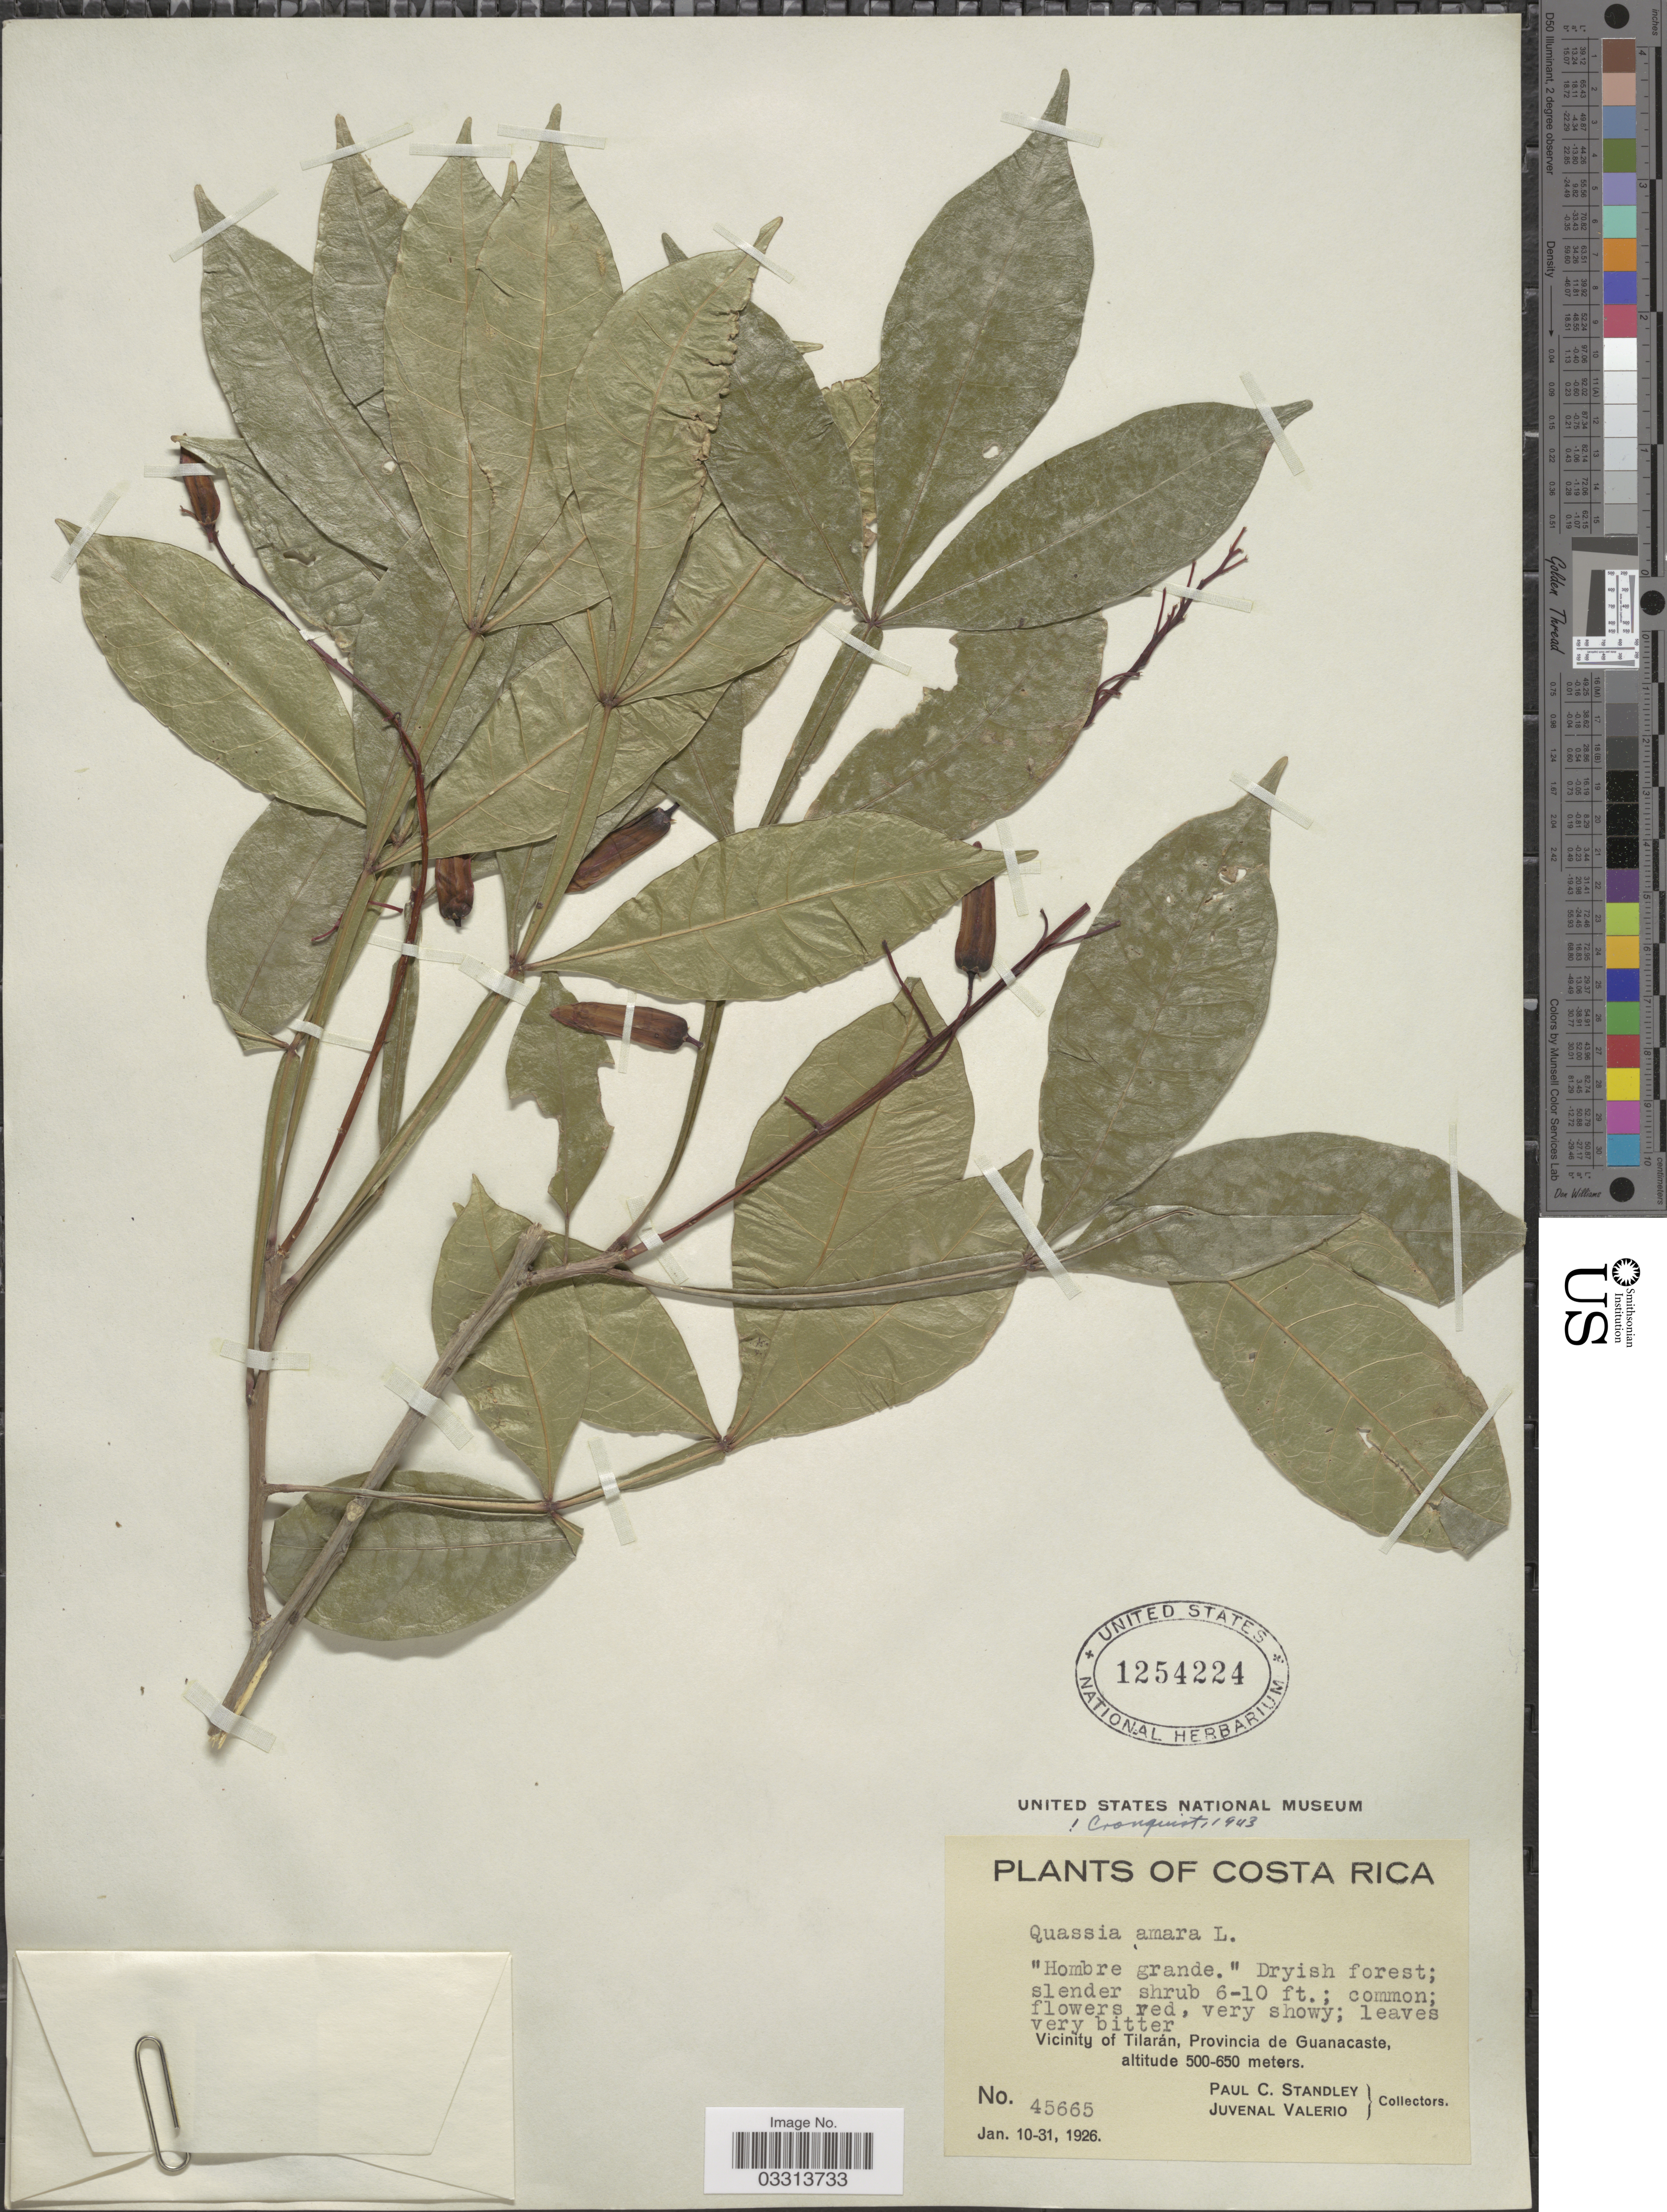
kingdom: Plantae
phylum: Tracheophyta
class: Magnoliopsida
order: Sapindales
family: Simaroubaceae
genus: Quassia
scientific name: Quassia amara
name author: L.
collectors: P. C. Standley & J. Valerio R.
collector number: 45665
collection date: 1926-01-10/1926-01-31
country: Costa Rica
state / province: Guanacaste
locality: Vicinity of Tilarán.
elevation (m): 500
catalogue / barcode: US 1254224